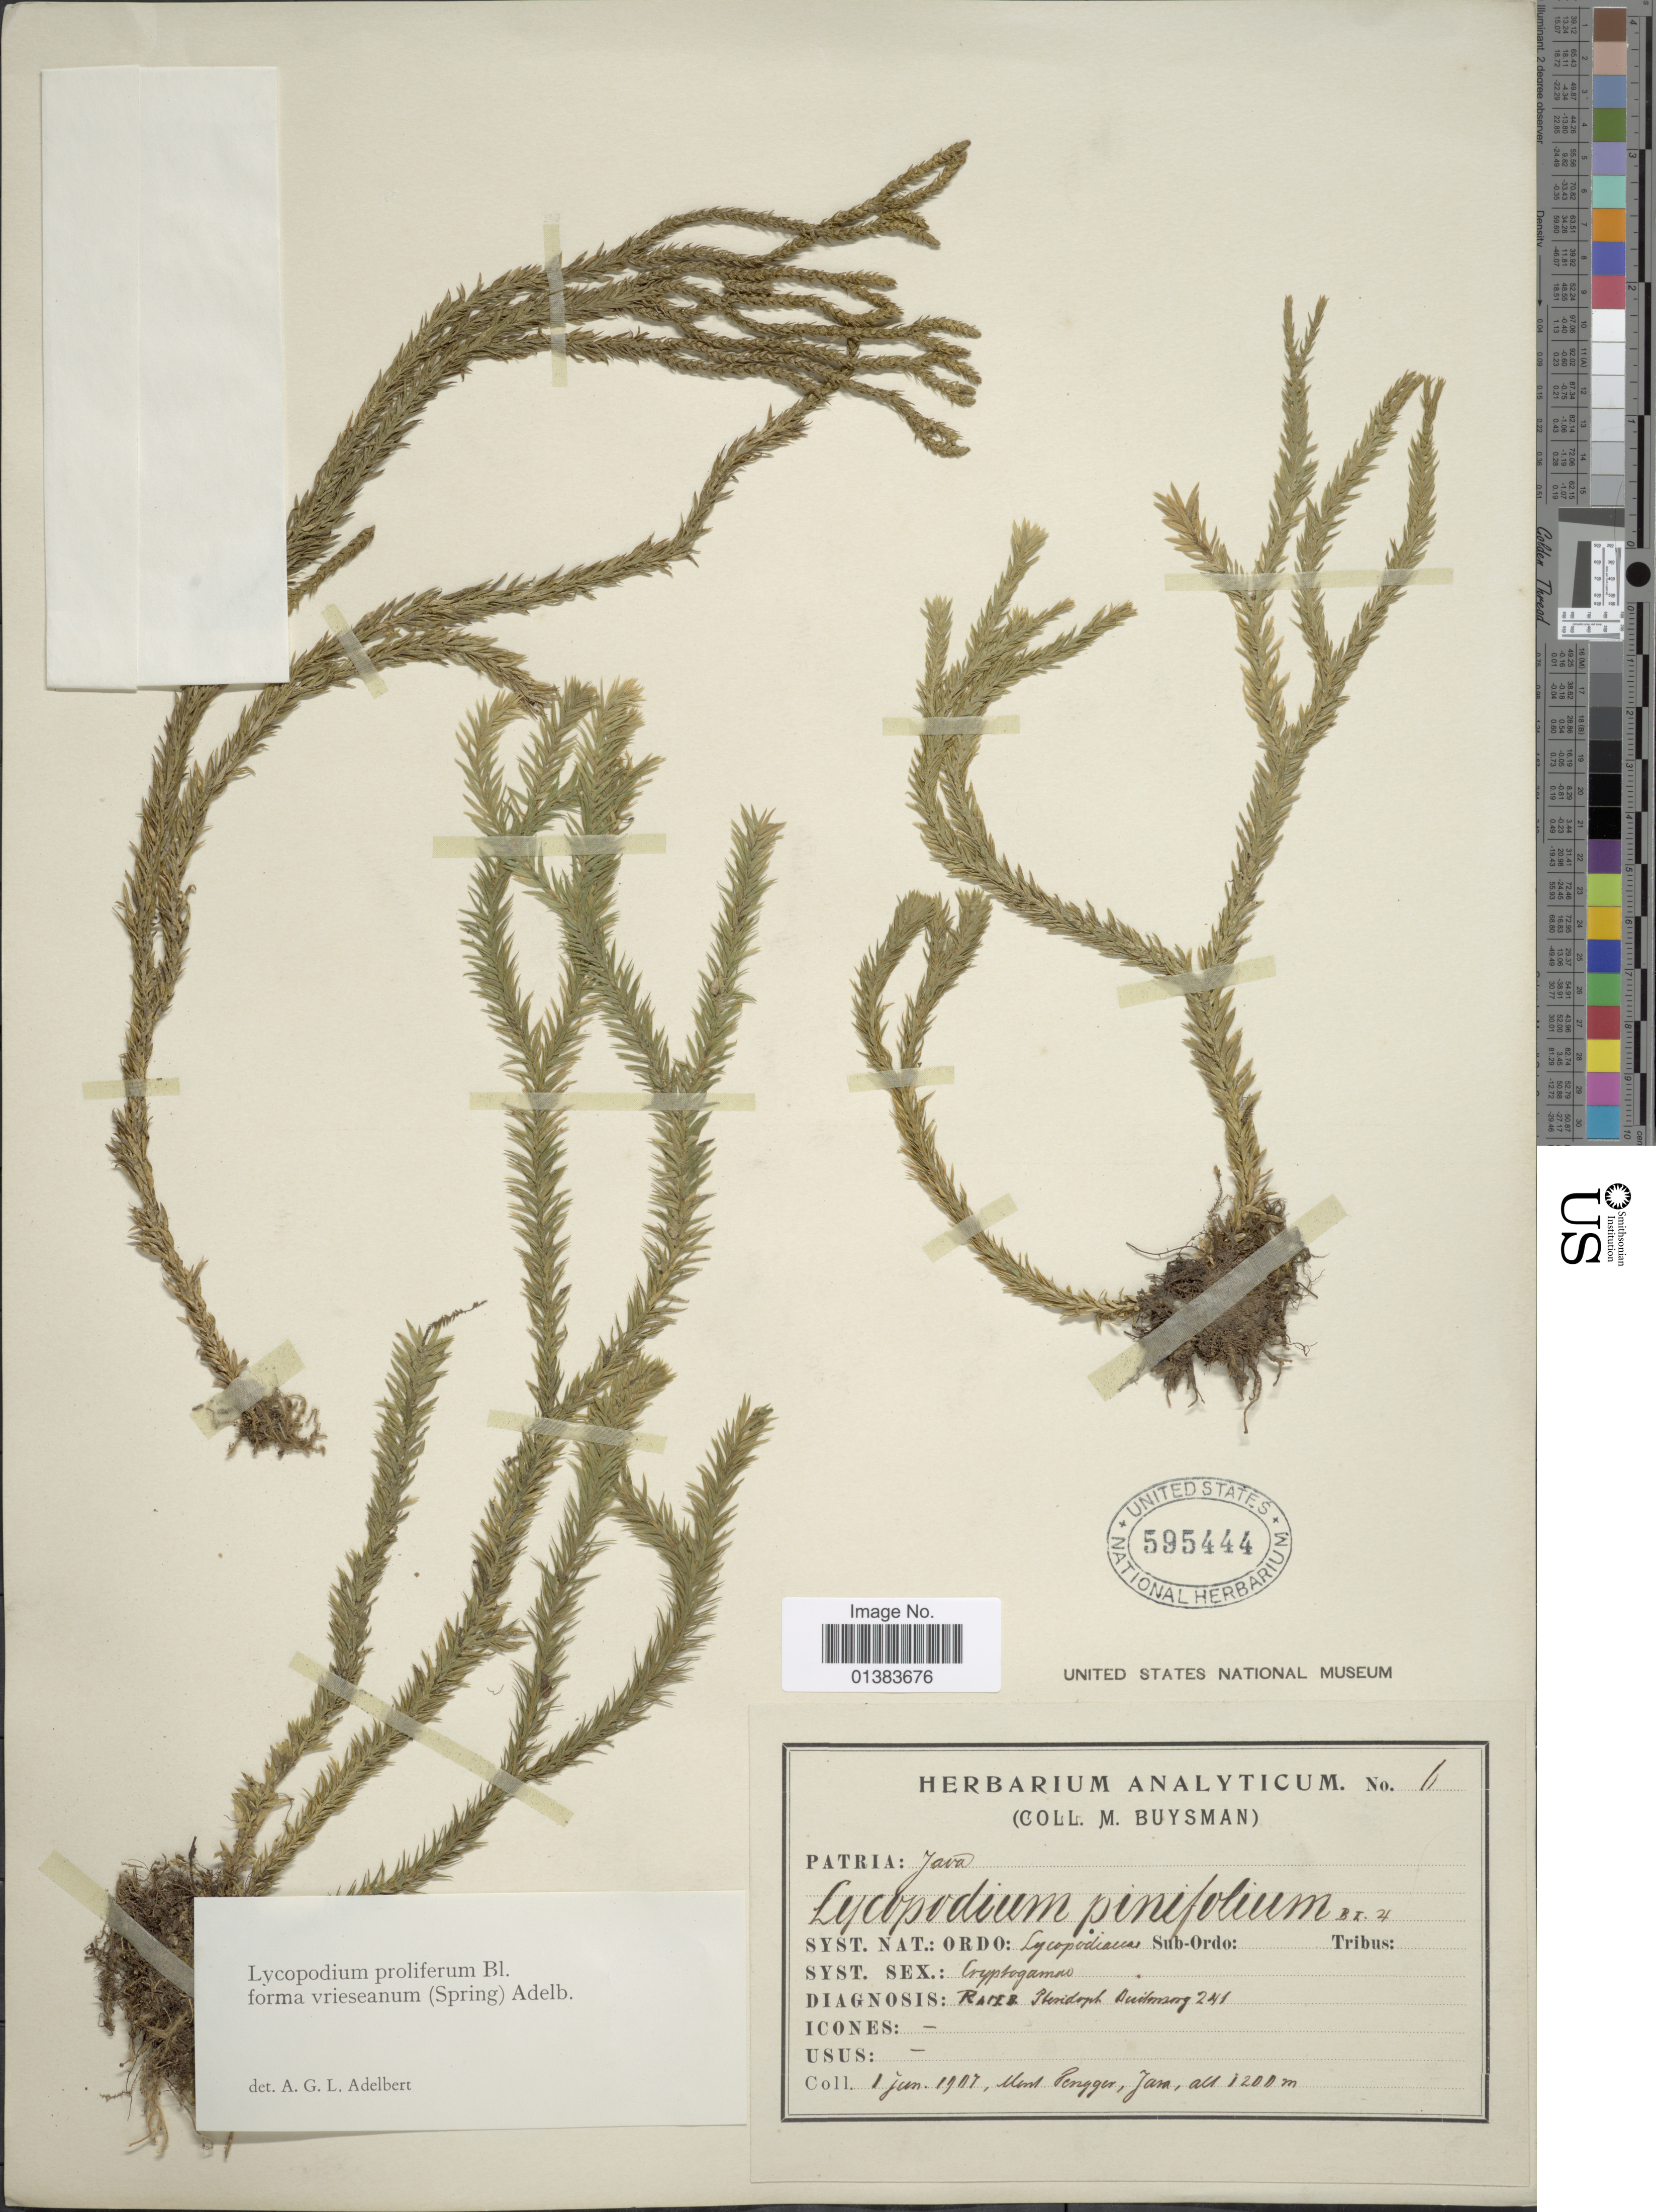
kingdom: Plantae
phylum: Tracheophyta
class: Lycopodiopsida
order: Lycopodiales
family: Lycopodiaceae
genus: Phlegmariurus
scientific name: Phlegmariurus proliferus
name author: (Blume) A. R. Field & Bostock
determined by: Field, A. R.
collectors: M. Buysman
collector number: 6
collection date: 1907-01-01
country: Indonesia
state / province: Java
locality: Mont. Pengger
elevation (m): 1200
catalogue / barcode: US 595444